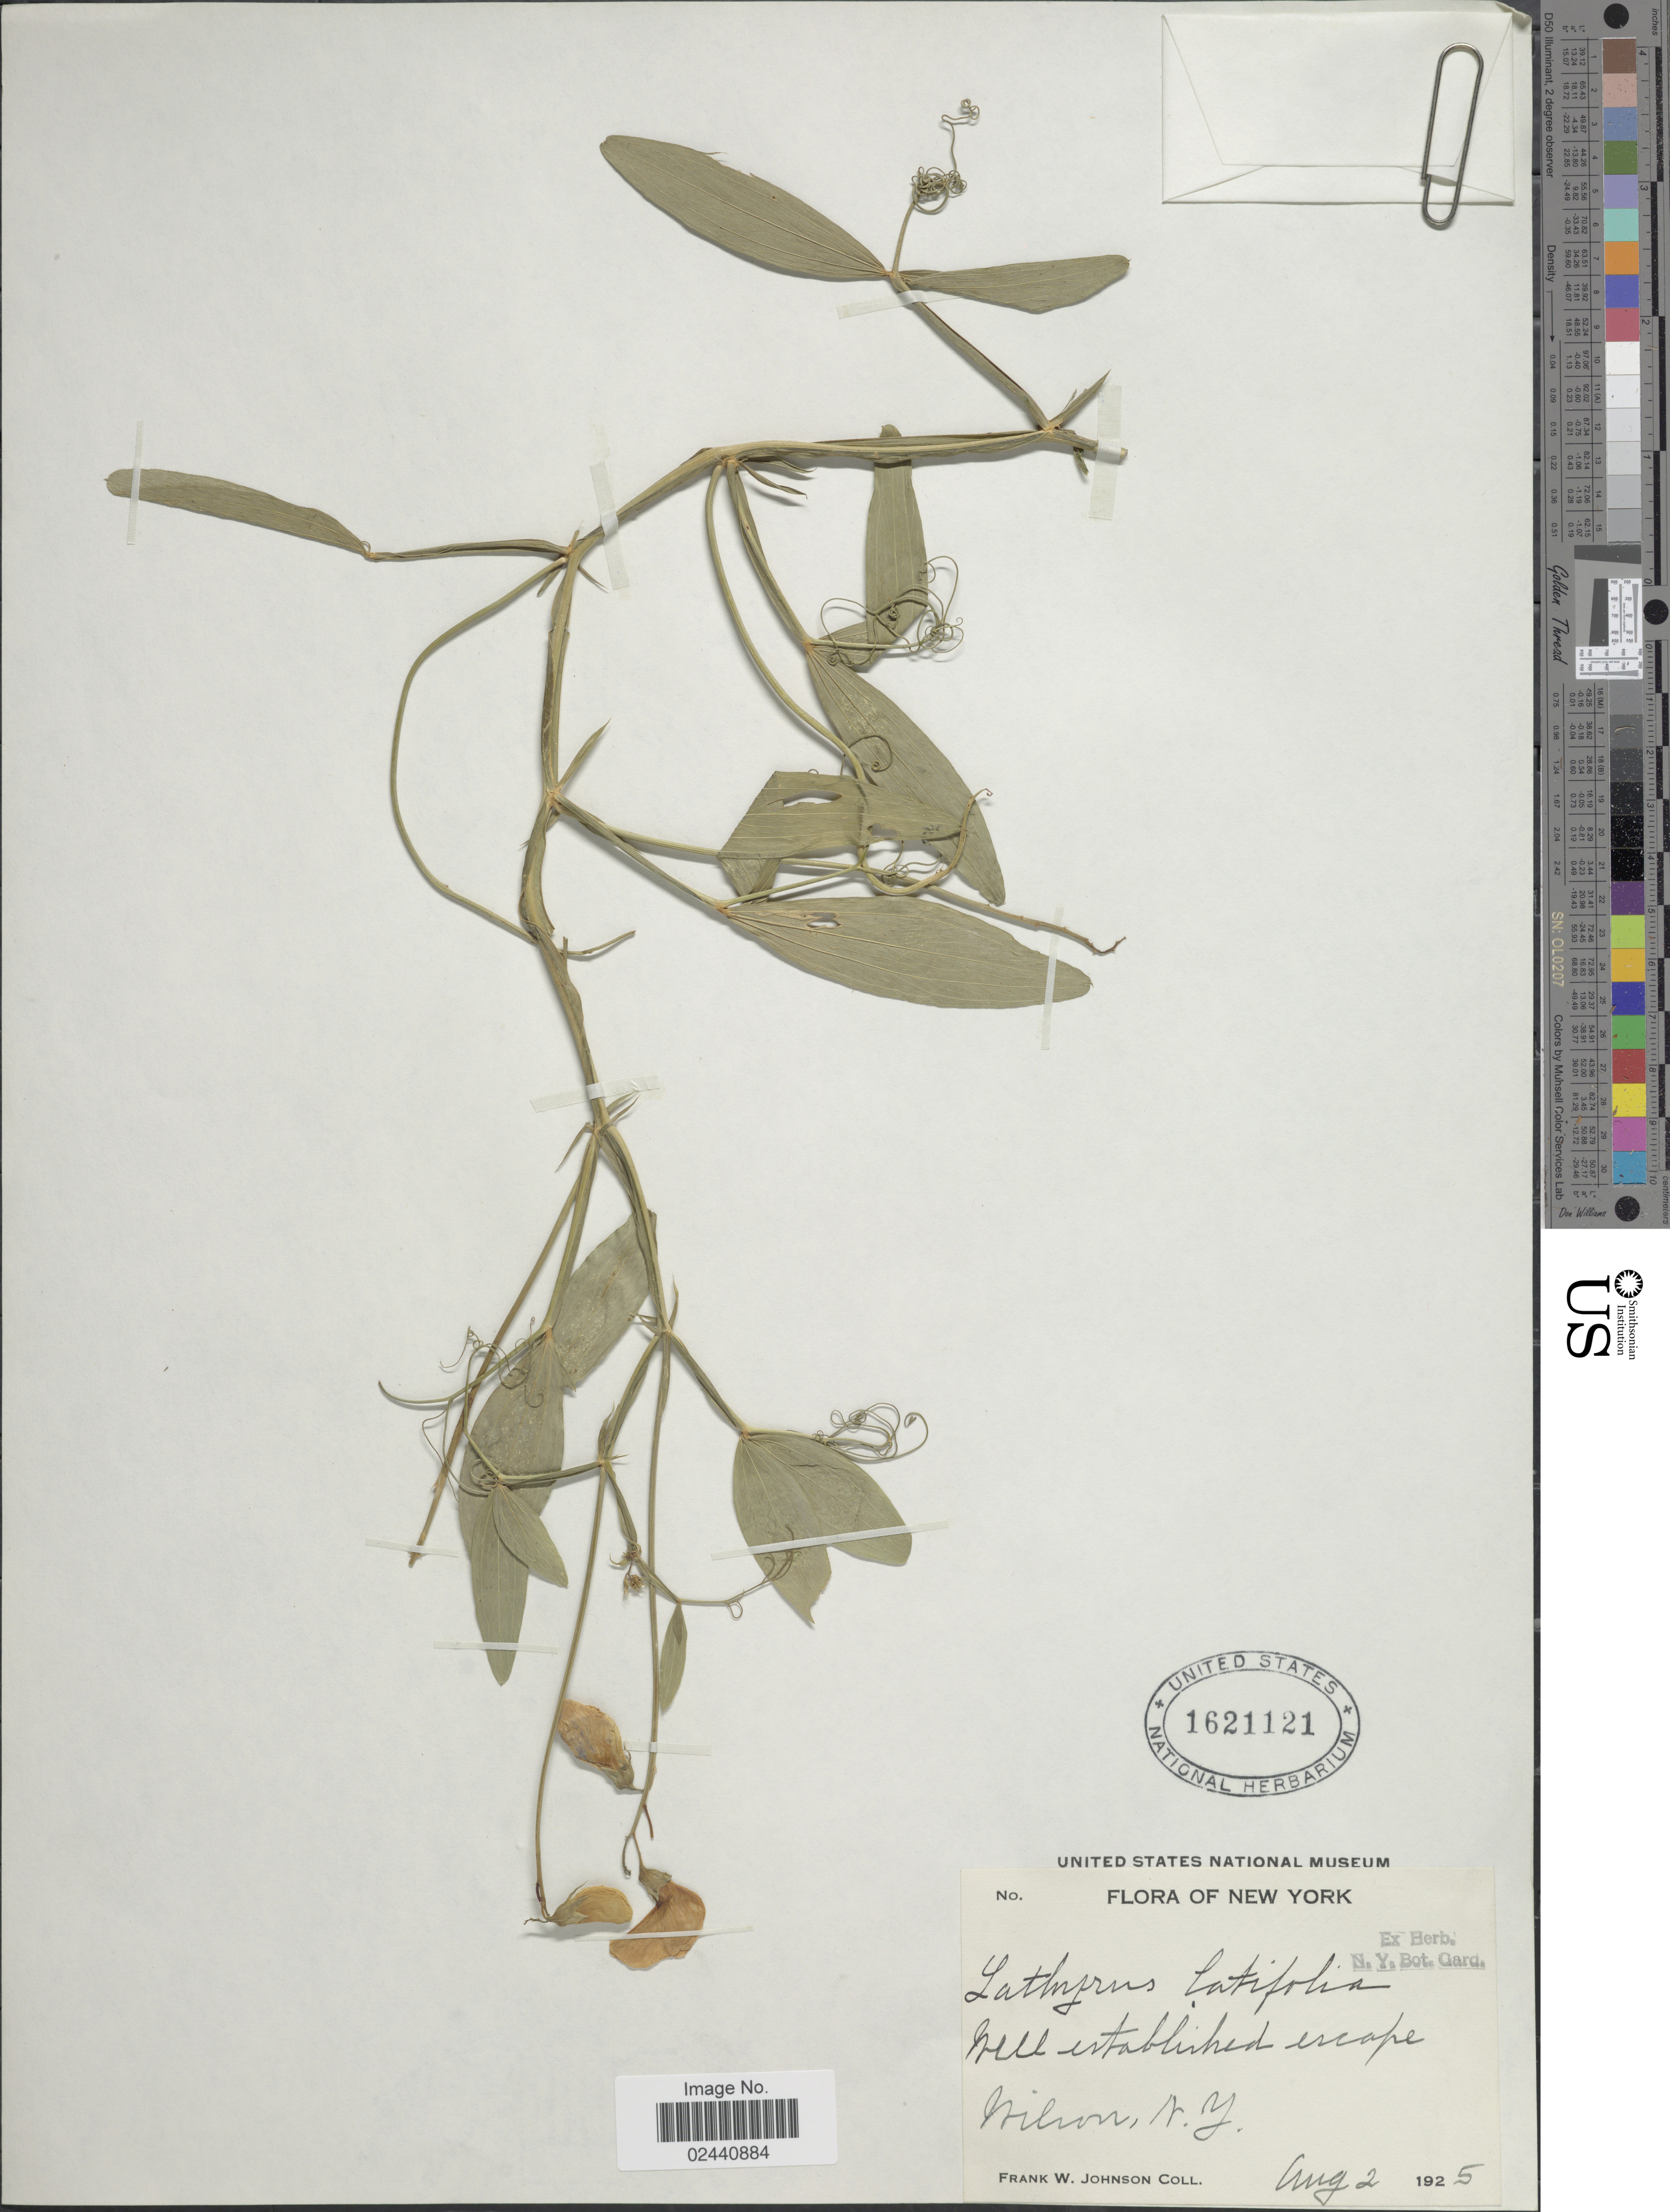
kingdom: Plantae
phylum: Tracheophyta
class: Magnoliopsida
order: Fabales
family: Fabaceae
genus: Lathyrus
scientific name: Lathyrus latifolius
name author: L.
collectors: F. W. Johnson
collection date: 1925-08-02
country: United States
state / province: New York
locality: Wilson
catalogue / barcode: US 1621121